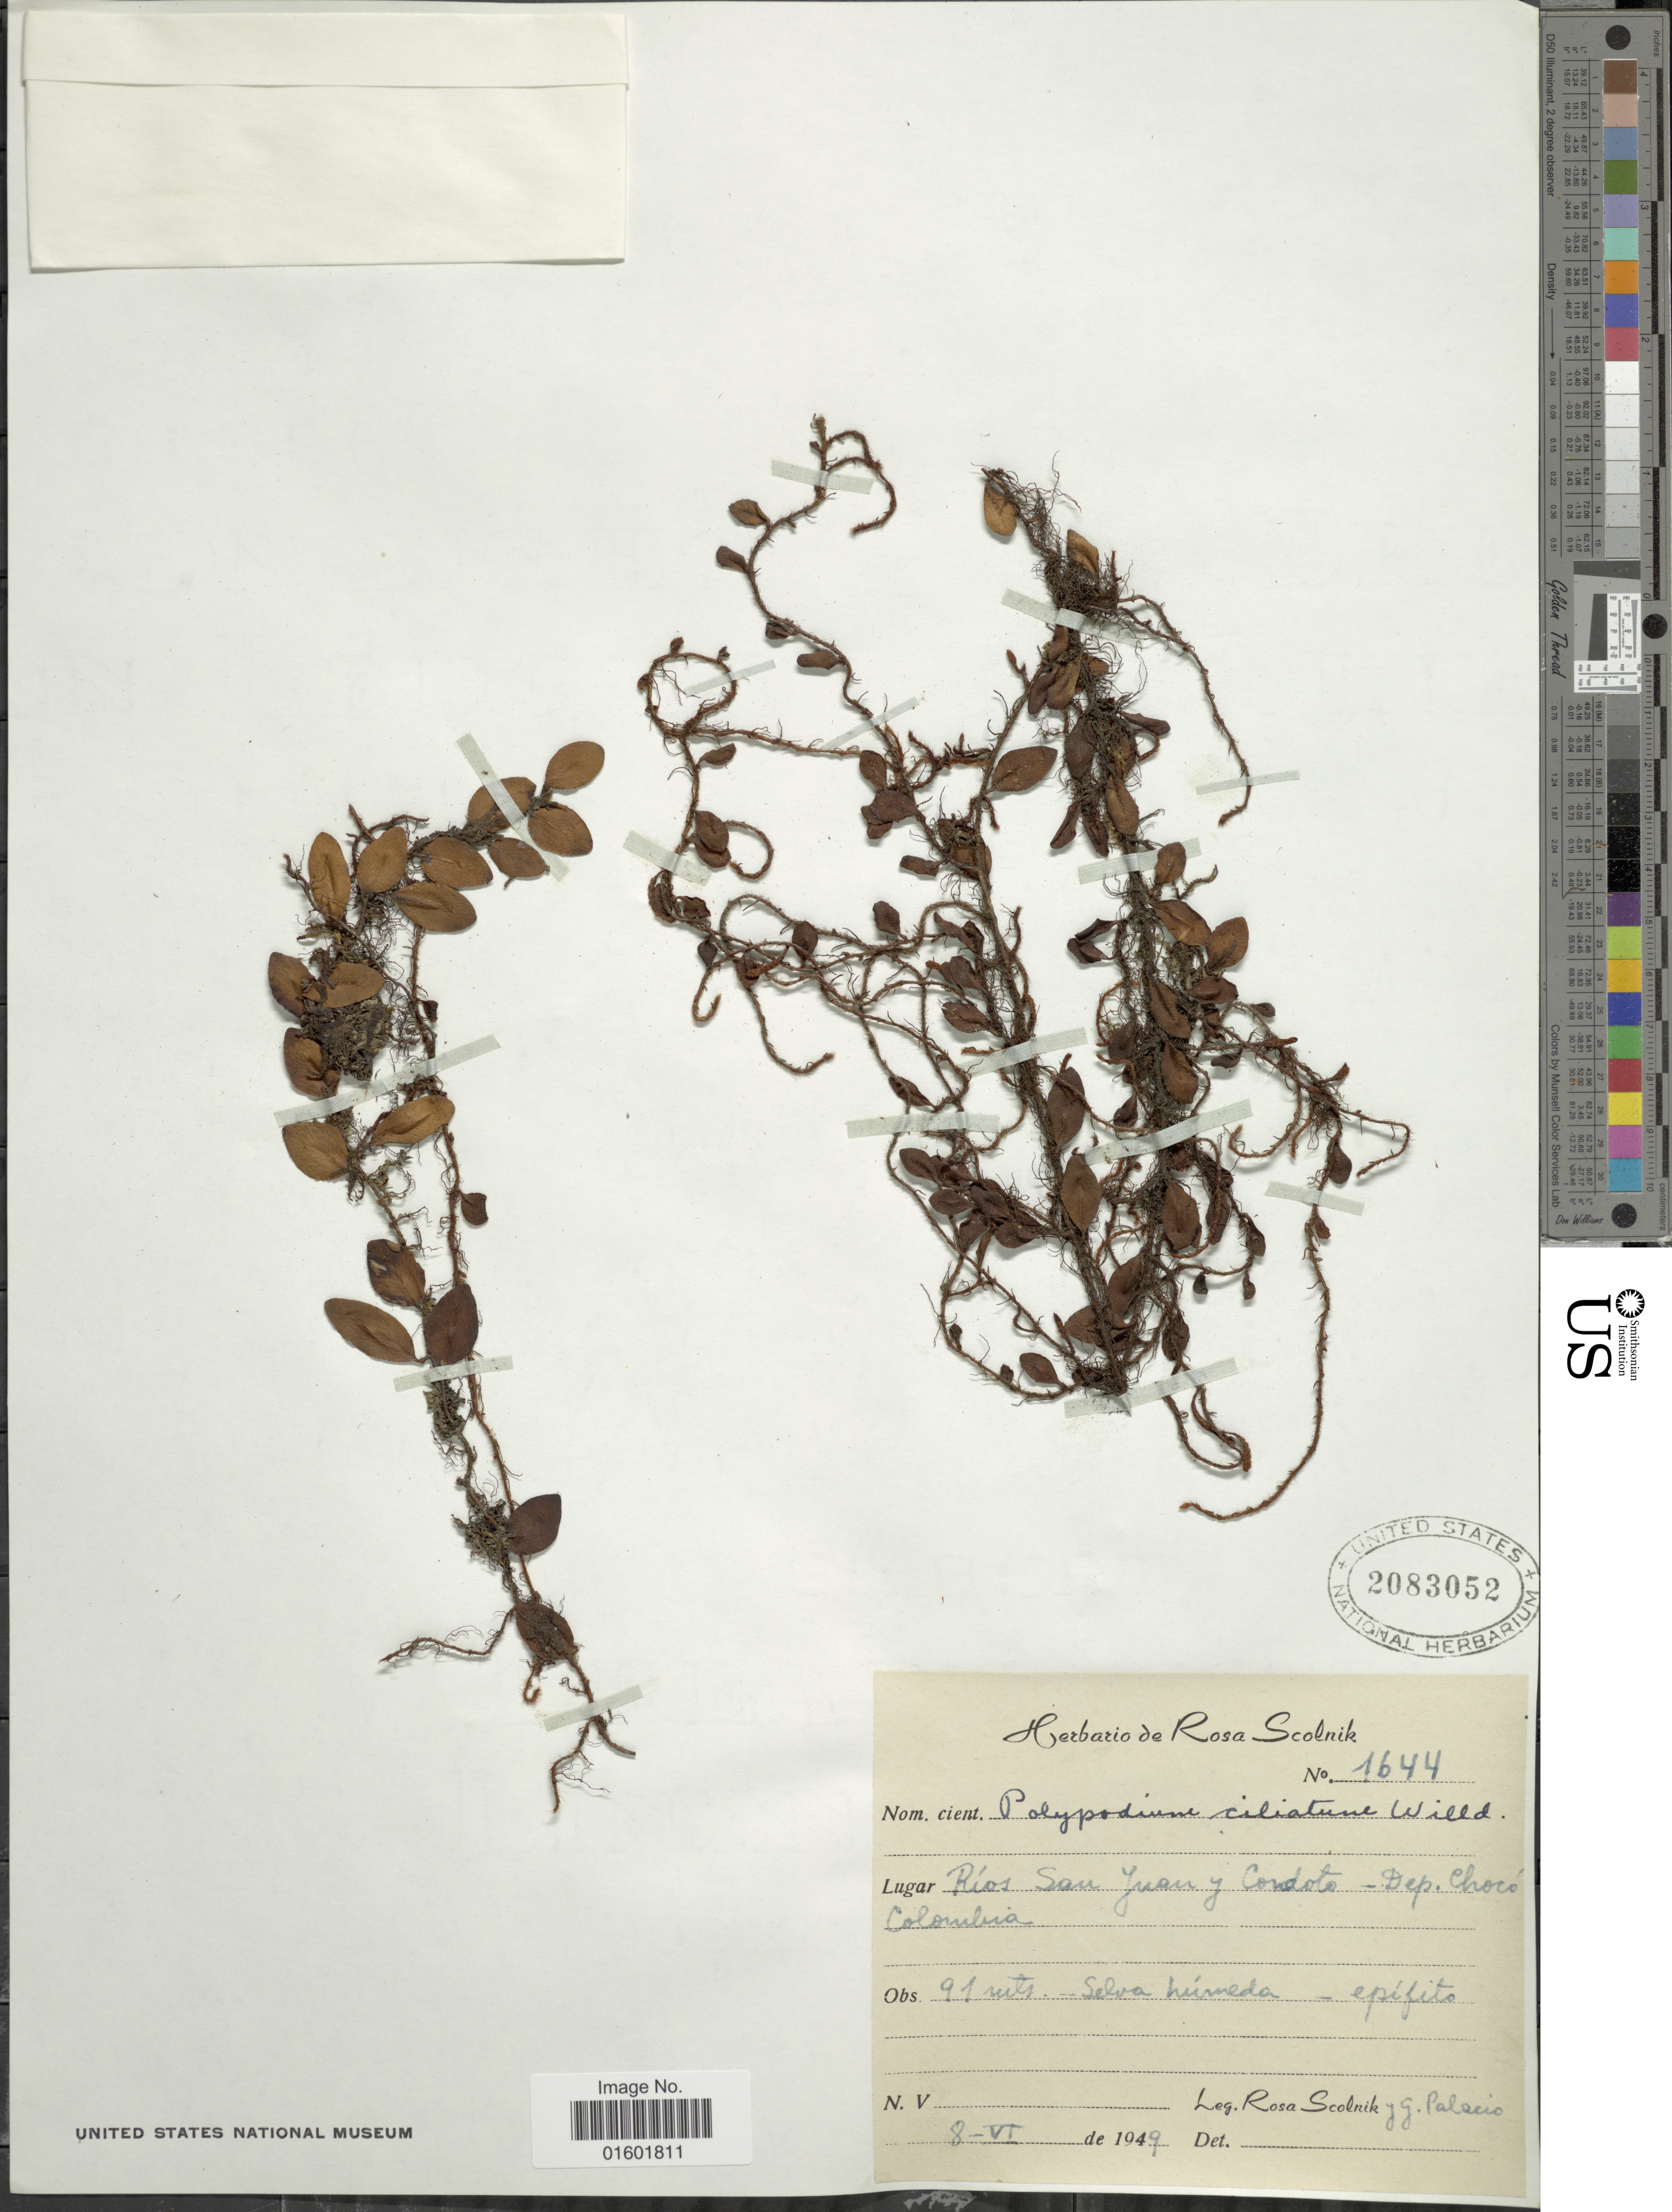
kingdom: Plantae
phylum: Tracheophyta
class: Polypodiopsida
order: Polypodiales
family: Polypodiaceae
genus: Microgramma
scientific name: Microgramma reptans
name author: (Cav.) A.R. Sm.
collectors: R. Scolnik & G. Palacios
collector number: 1644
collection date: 1949-06-08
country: Colombia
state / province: Chocó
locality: Rios San Juan y Condoto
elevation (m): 91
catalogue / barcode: US 2083052